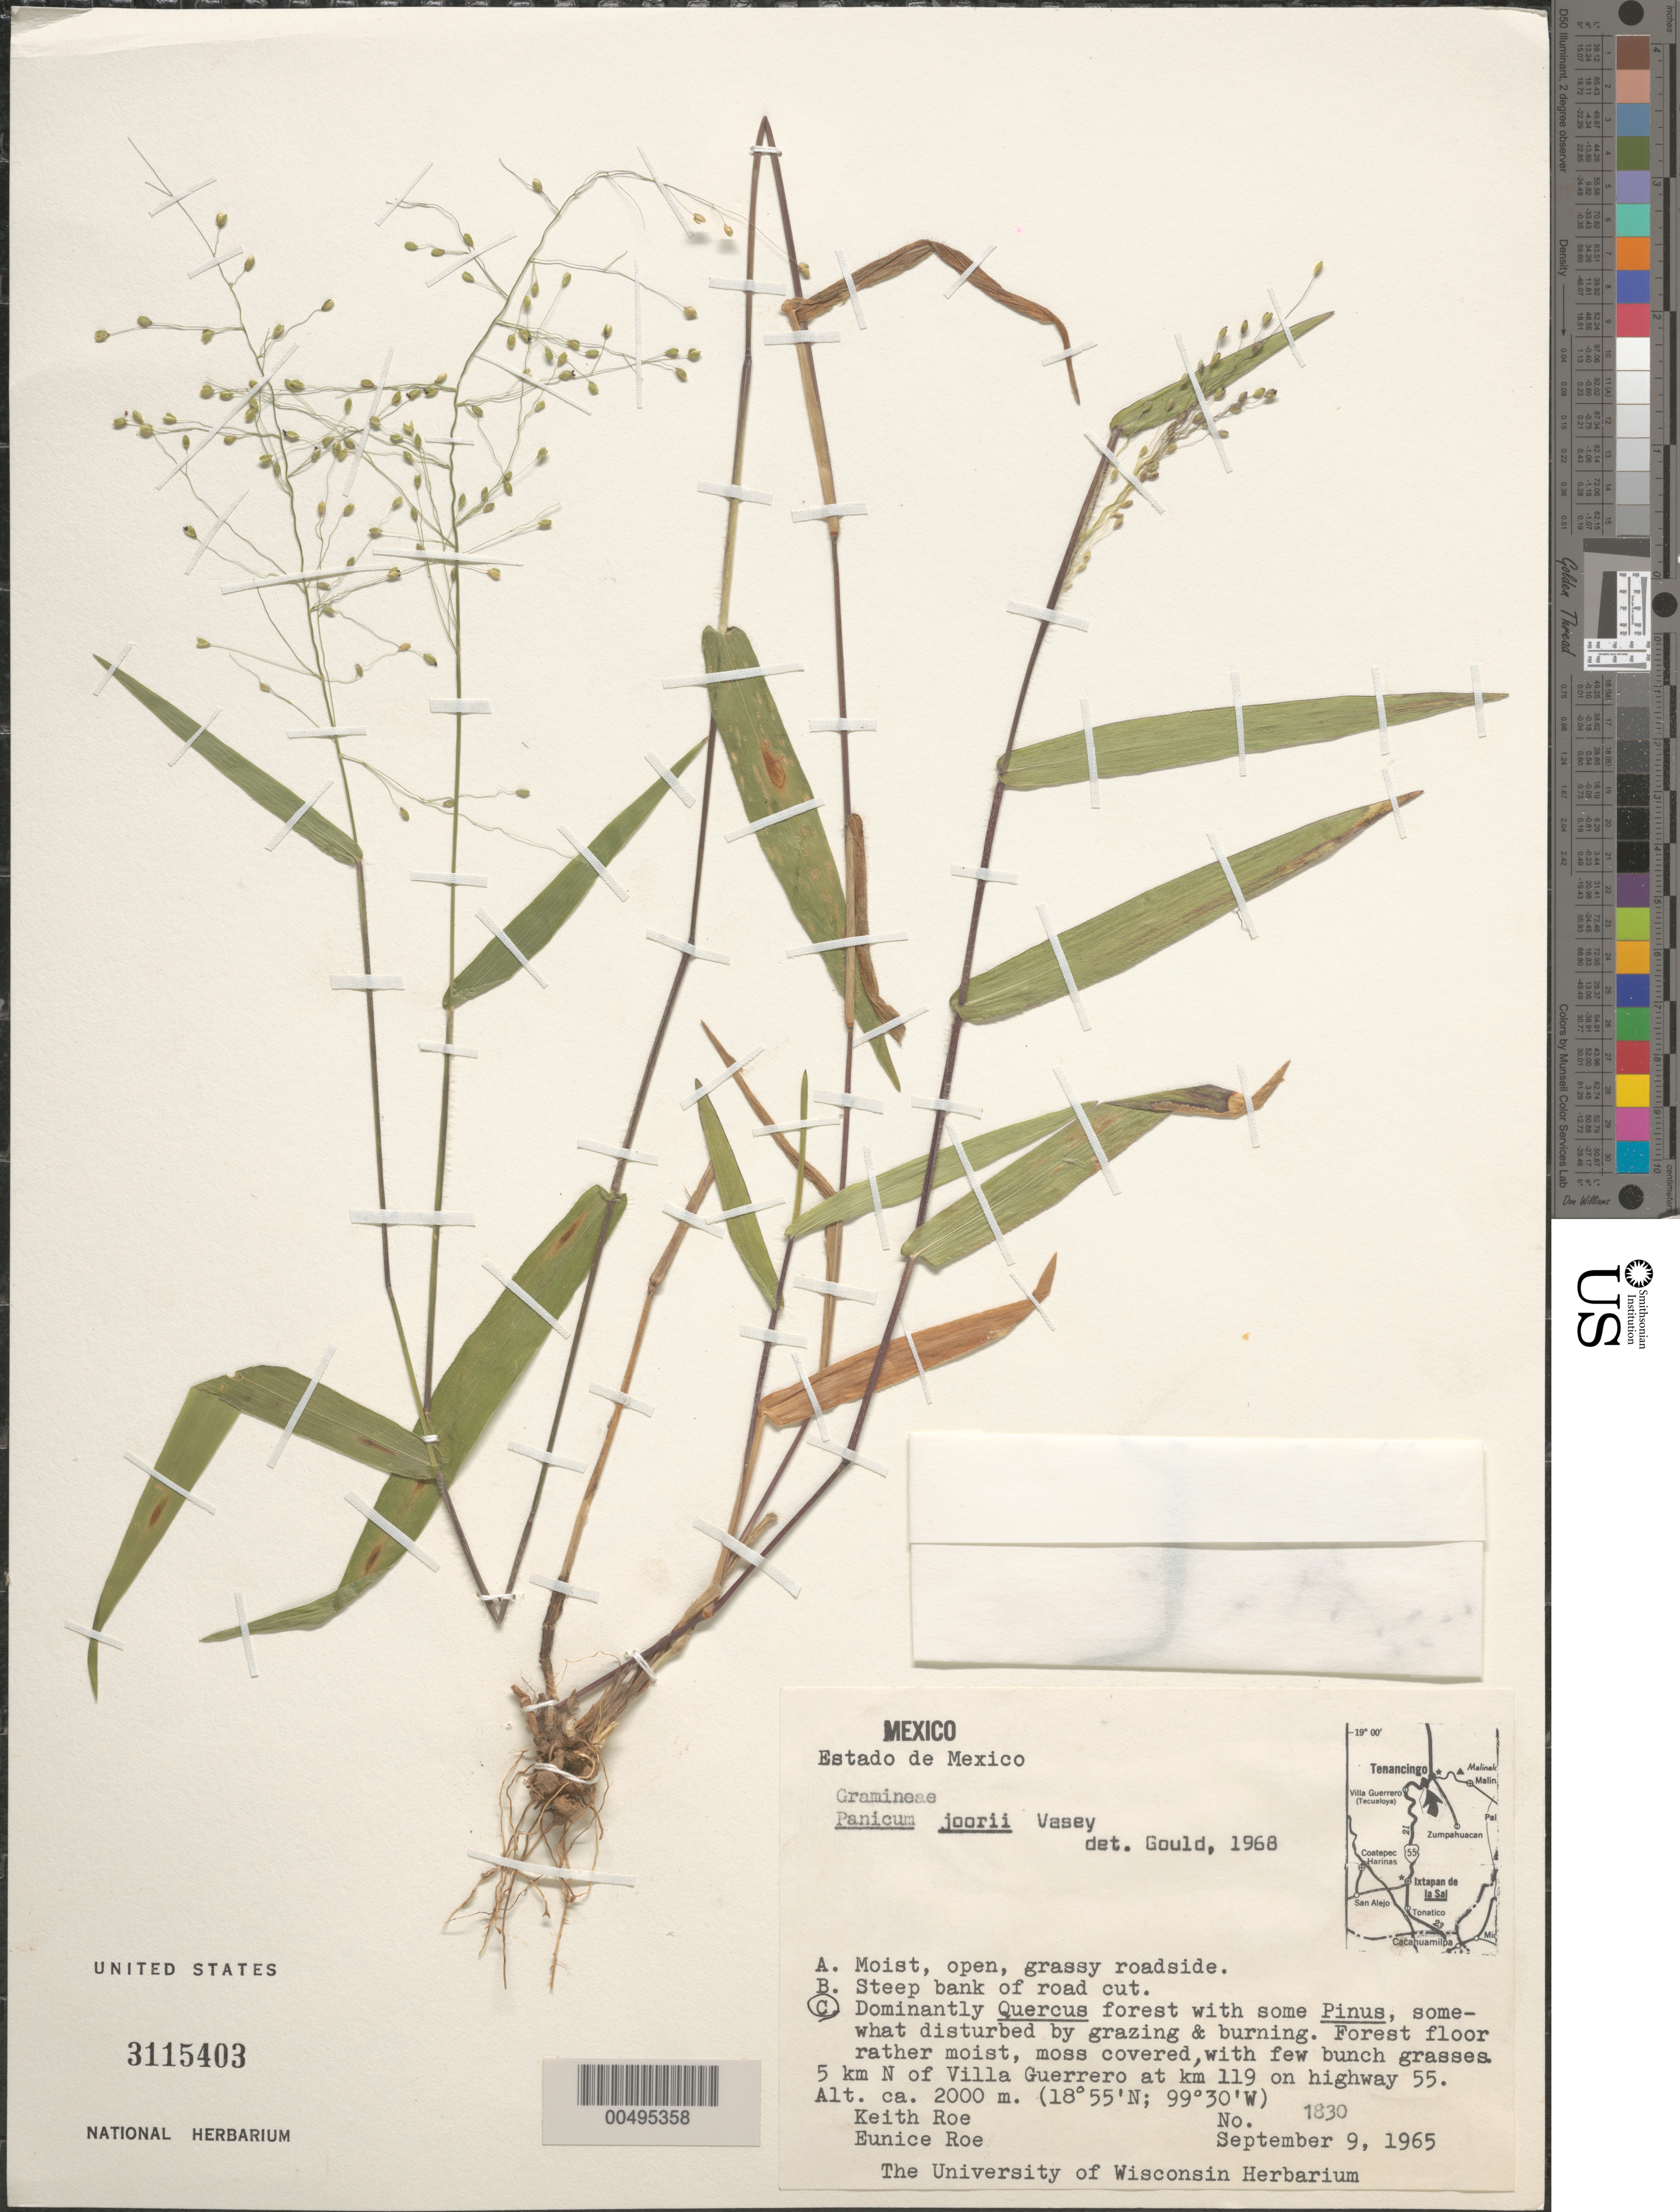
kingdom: Plantae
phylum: Tracheophyta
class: Liliopsida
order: Poales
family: Poaceae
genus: Panicum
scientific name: Panicum sp.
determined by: Gould, F. W.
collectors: K. E. Roe & E. Roe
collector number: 1830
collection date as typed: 9 Sep 1965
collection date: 1965-09-09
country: Mexico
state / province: México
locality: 5 km N of Villa Guerrero at km 119 on hwy 55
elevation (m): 2000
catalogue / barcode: US 3115403